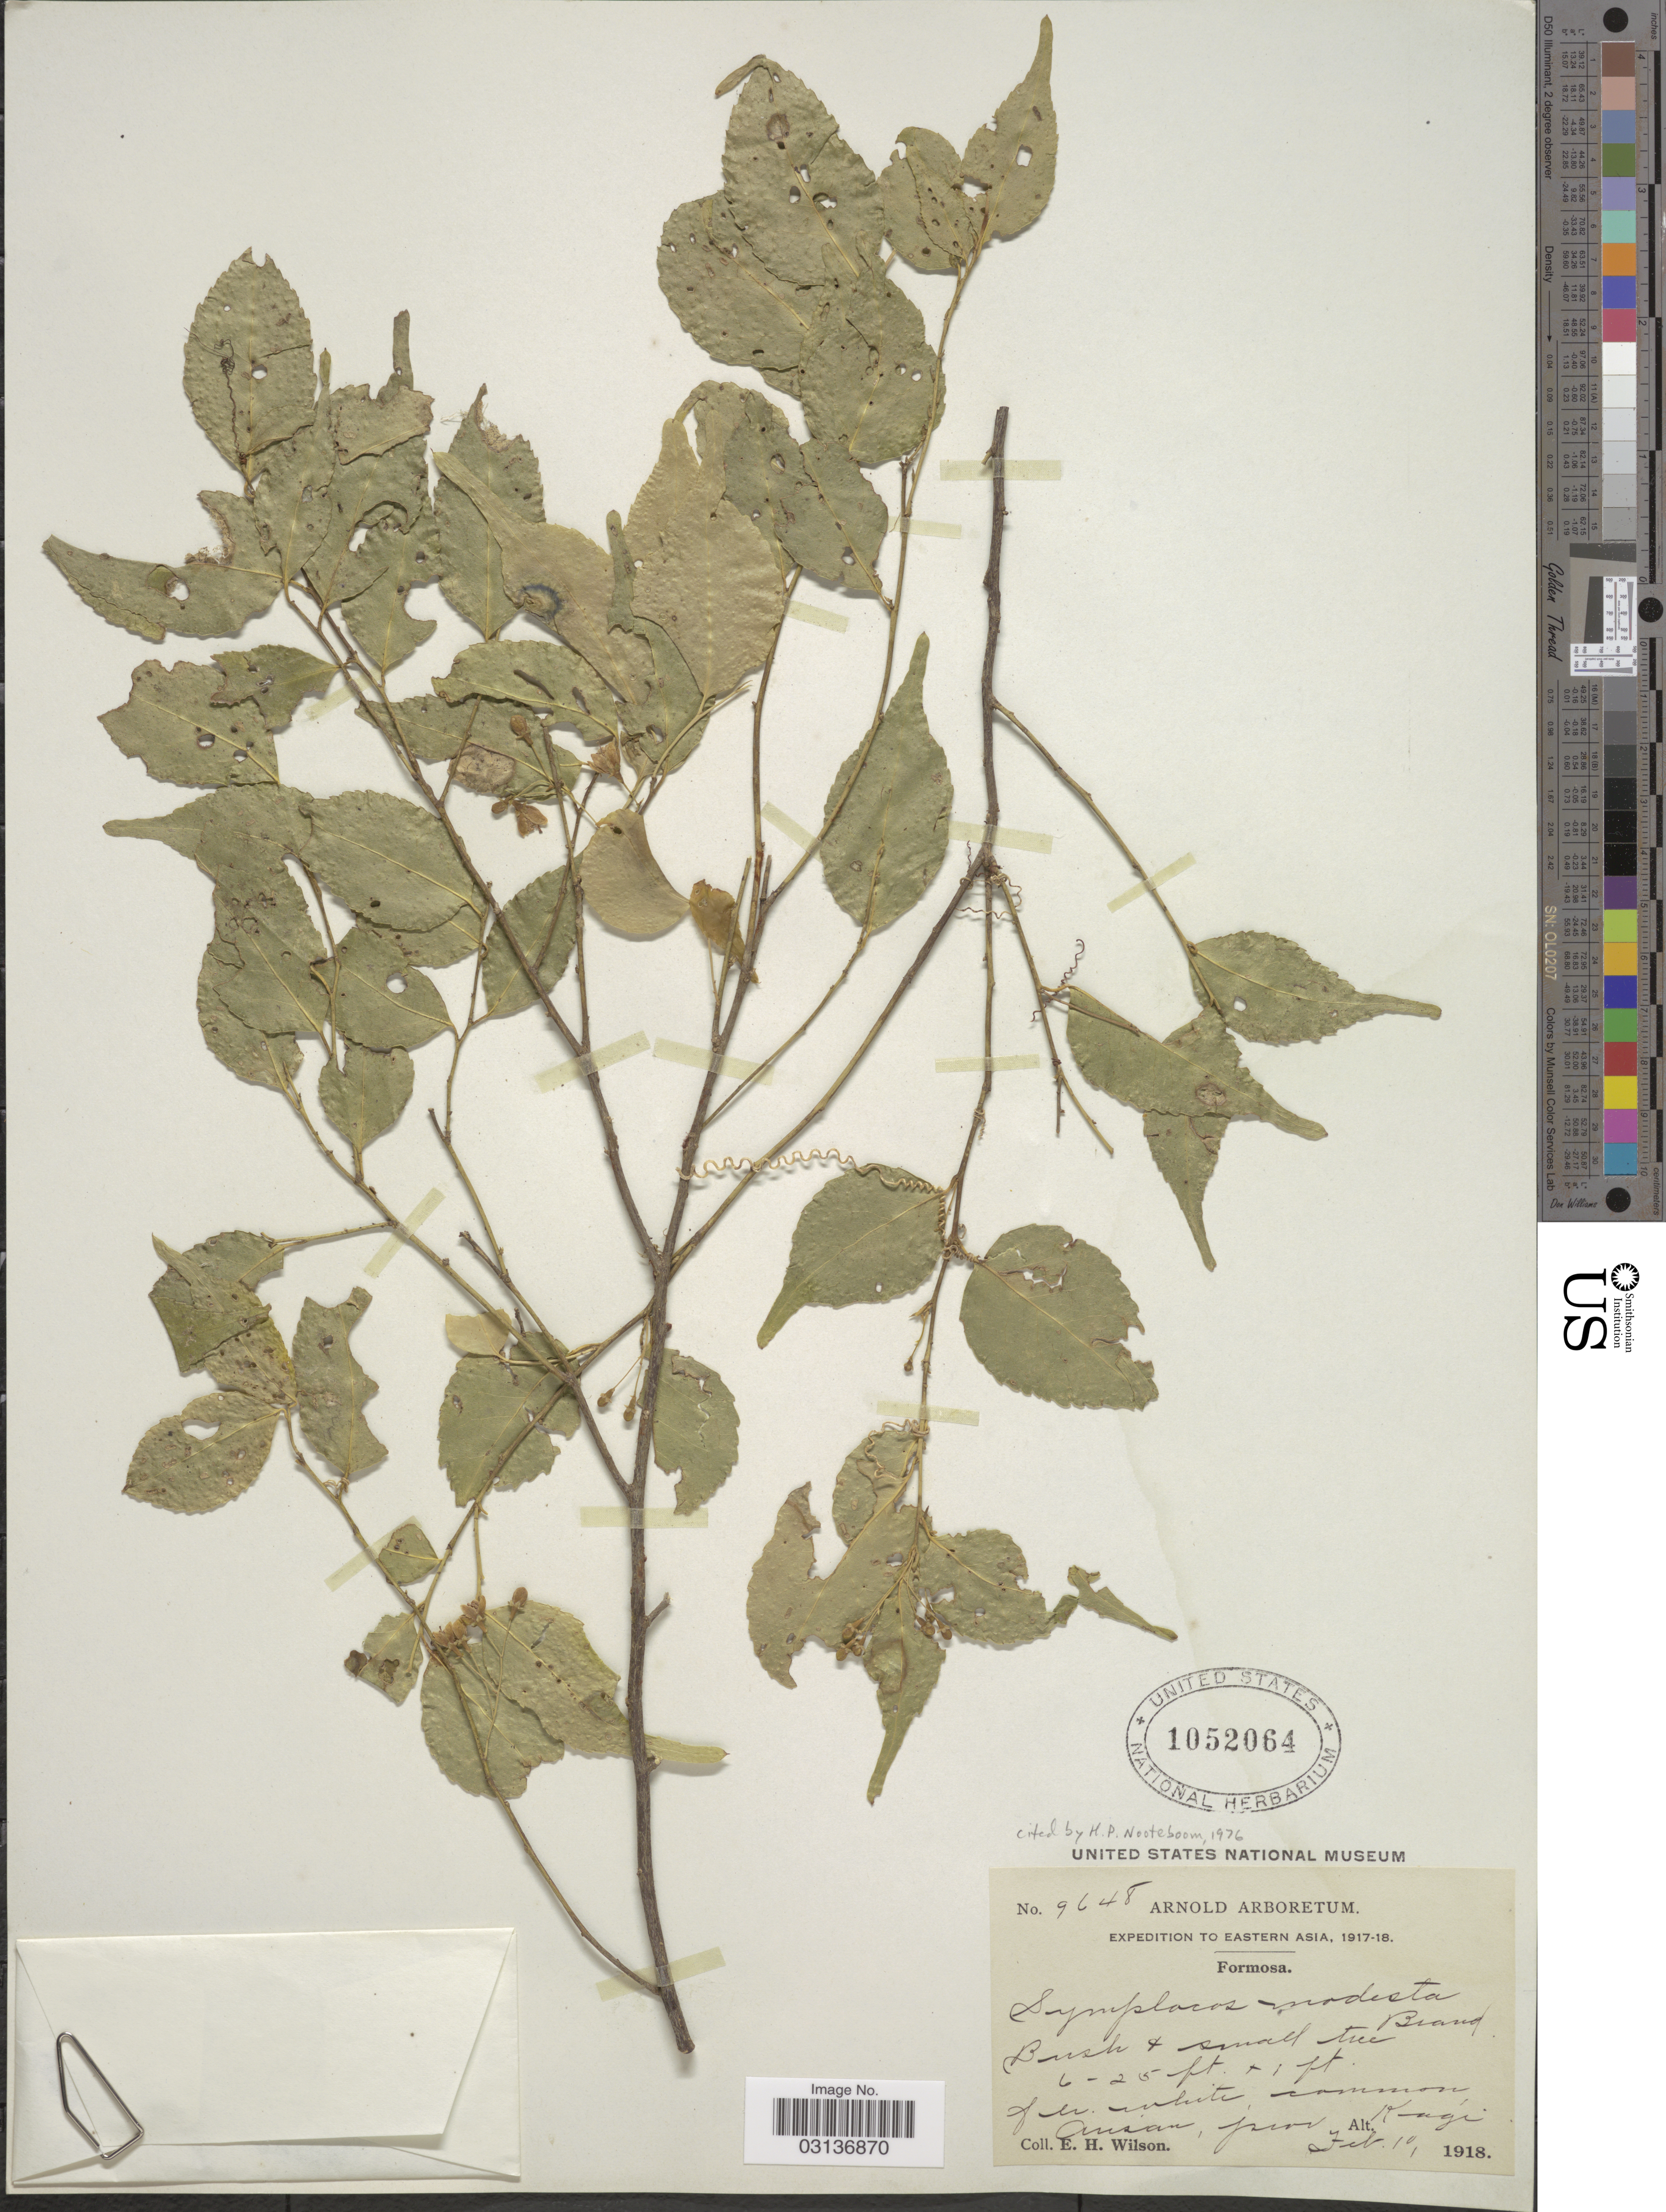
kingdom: Plantae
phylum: Tracheophyta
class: Magnoliopsida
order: Ericales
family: Symplocaceae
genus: Symplocos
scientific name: Symplocos modesta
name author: Brand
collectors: E. Wilson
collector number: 9648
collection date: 1918-02-10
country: Taiwan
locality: Eastern Asia. Formosa. Arizan, juson Kagi.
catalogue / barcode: US 1052064